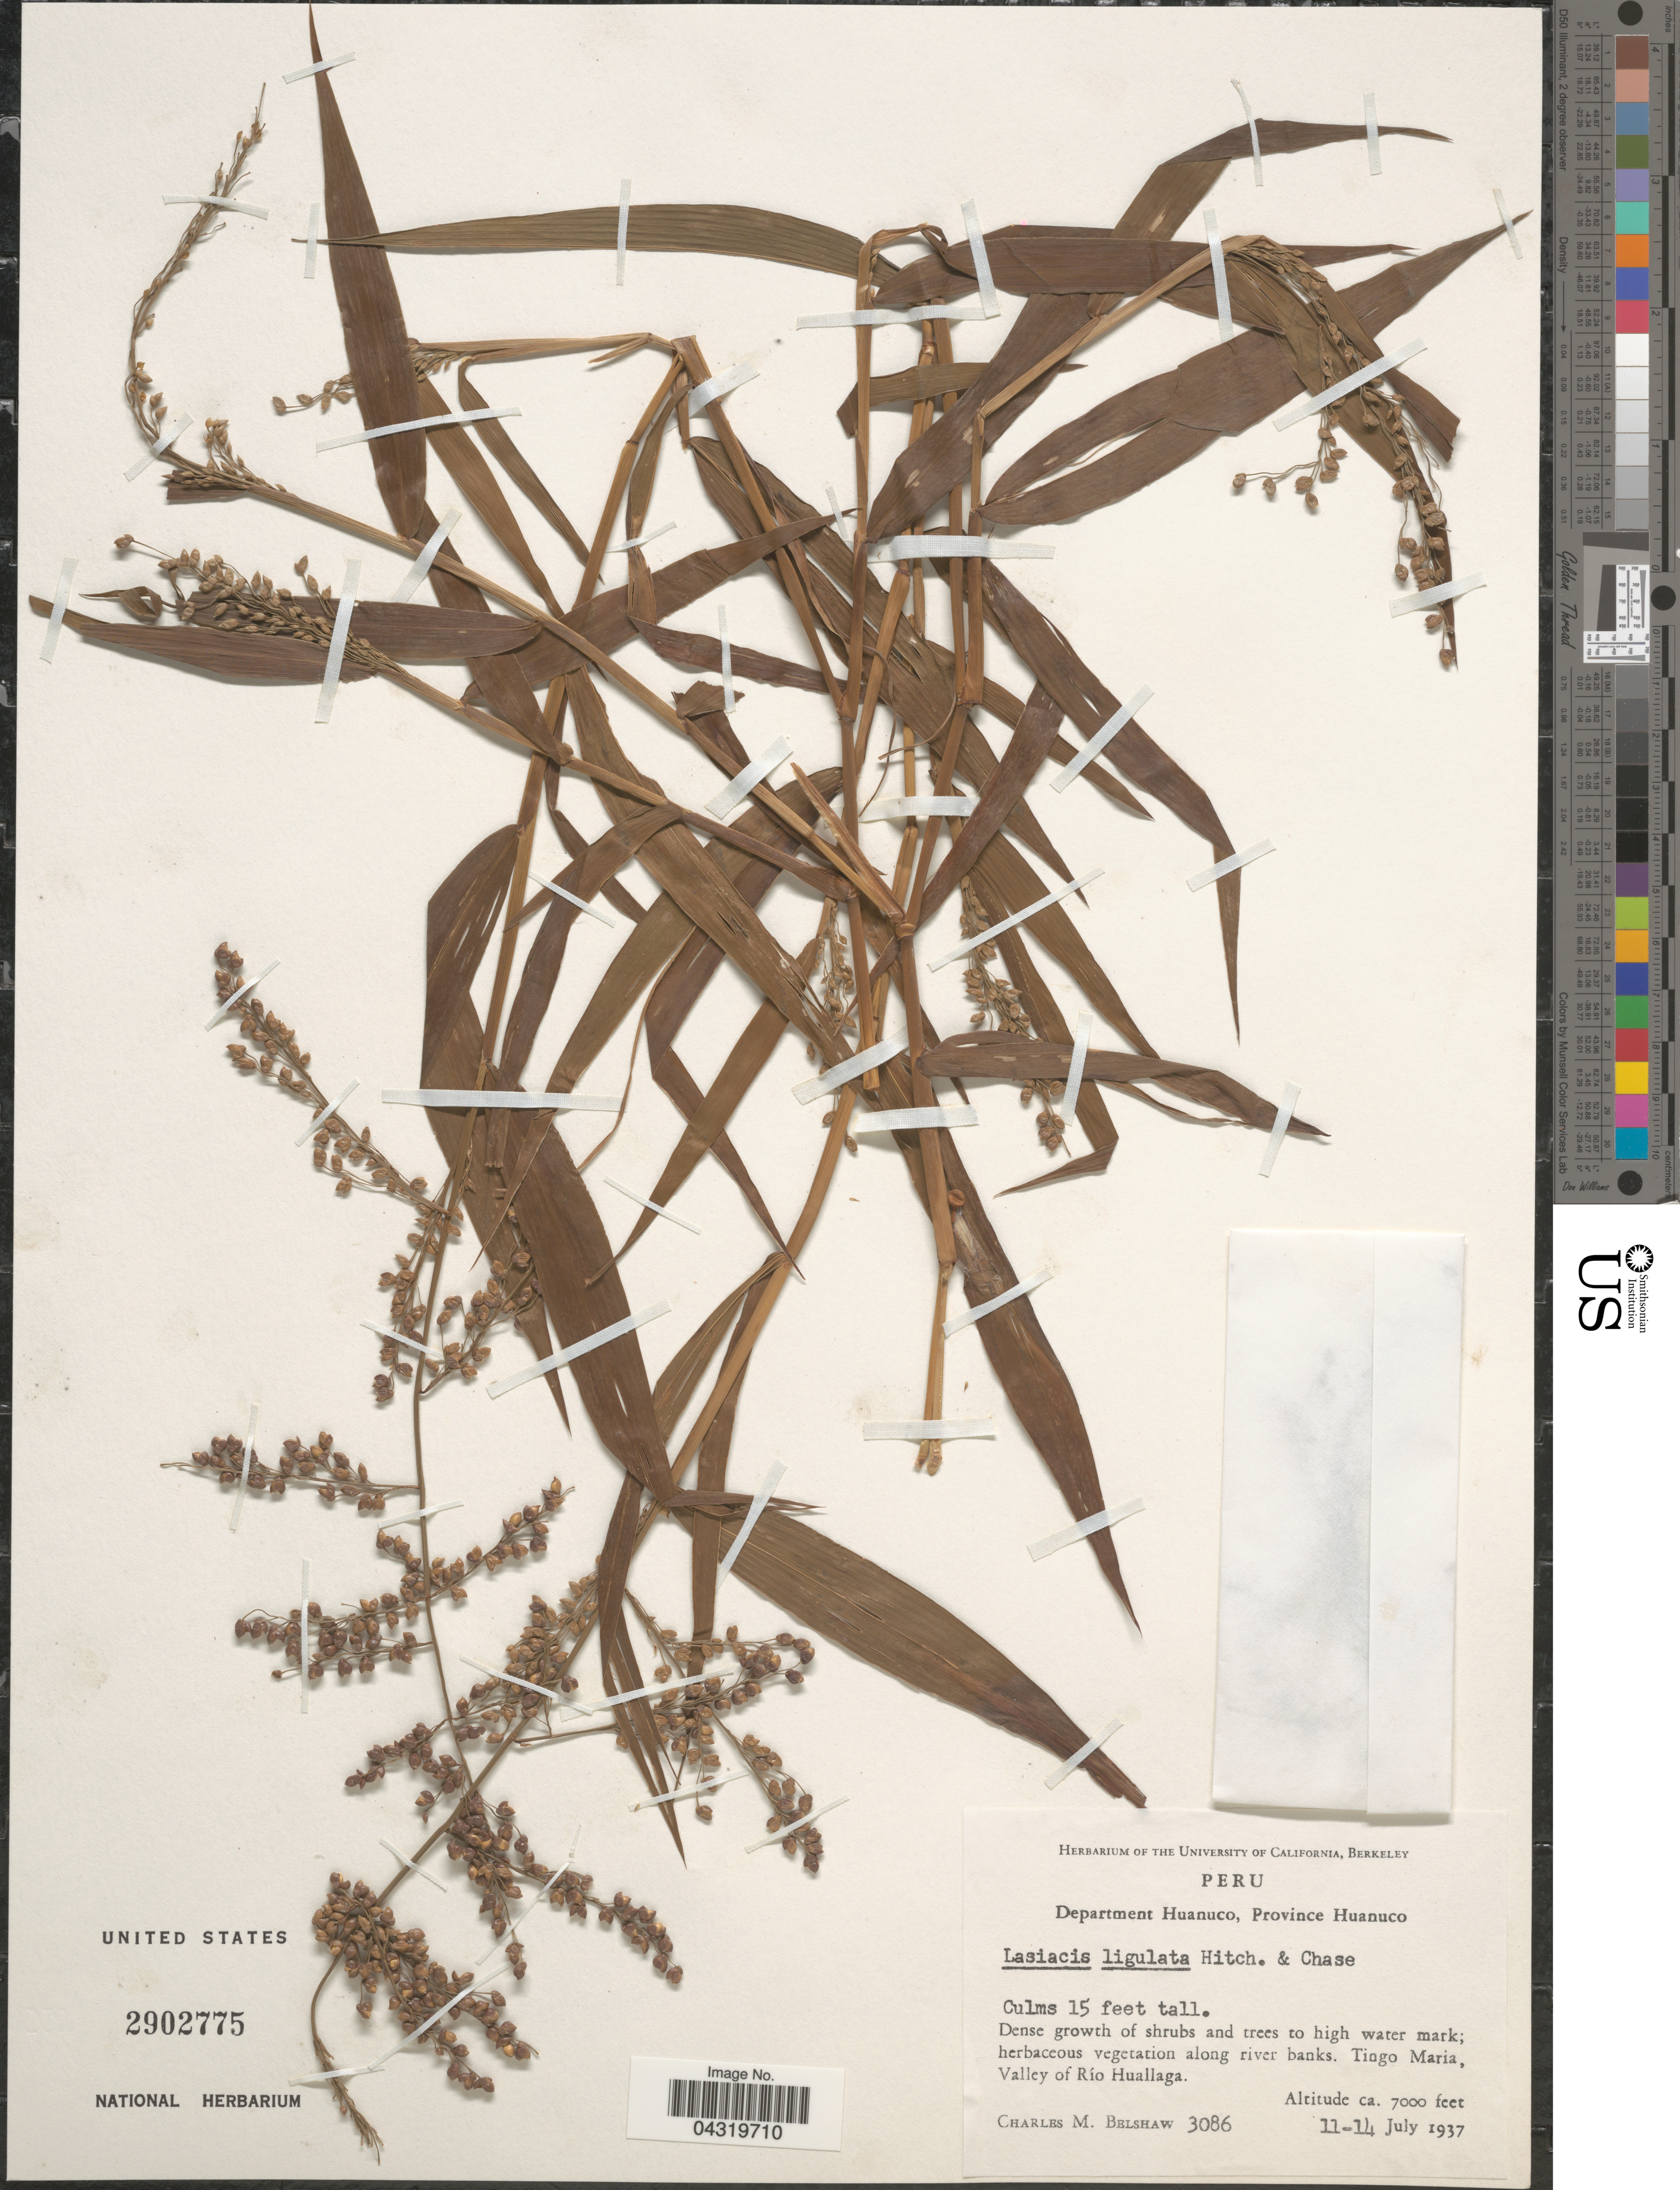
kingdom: Plantae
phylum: Tracheophyta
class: Liliopsida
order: Poales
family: Poaceae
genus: Lasiacis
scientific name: Lasiacis ligulata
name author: Hitchc. & Chase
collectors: C. Shaw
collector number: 3086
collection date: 1937-07-11/1937-07-14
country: Peru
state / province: Huánuco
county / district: Huánuco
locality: Department Huanuco, Province Huanuco. Tingo Maria, Valley of Río Huallaga.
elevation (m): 2134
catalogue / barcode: US 2902775